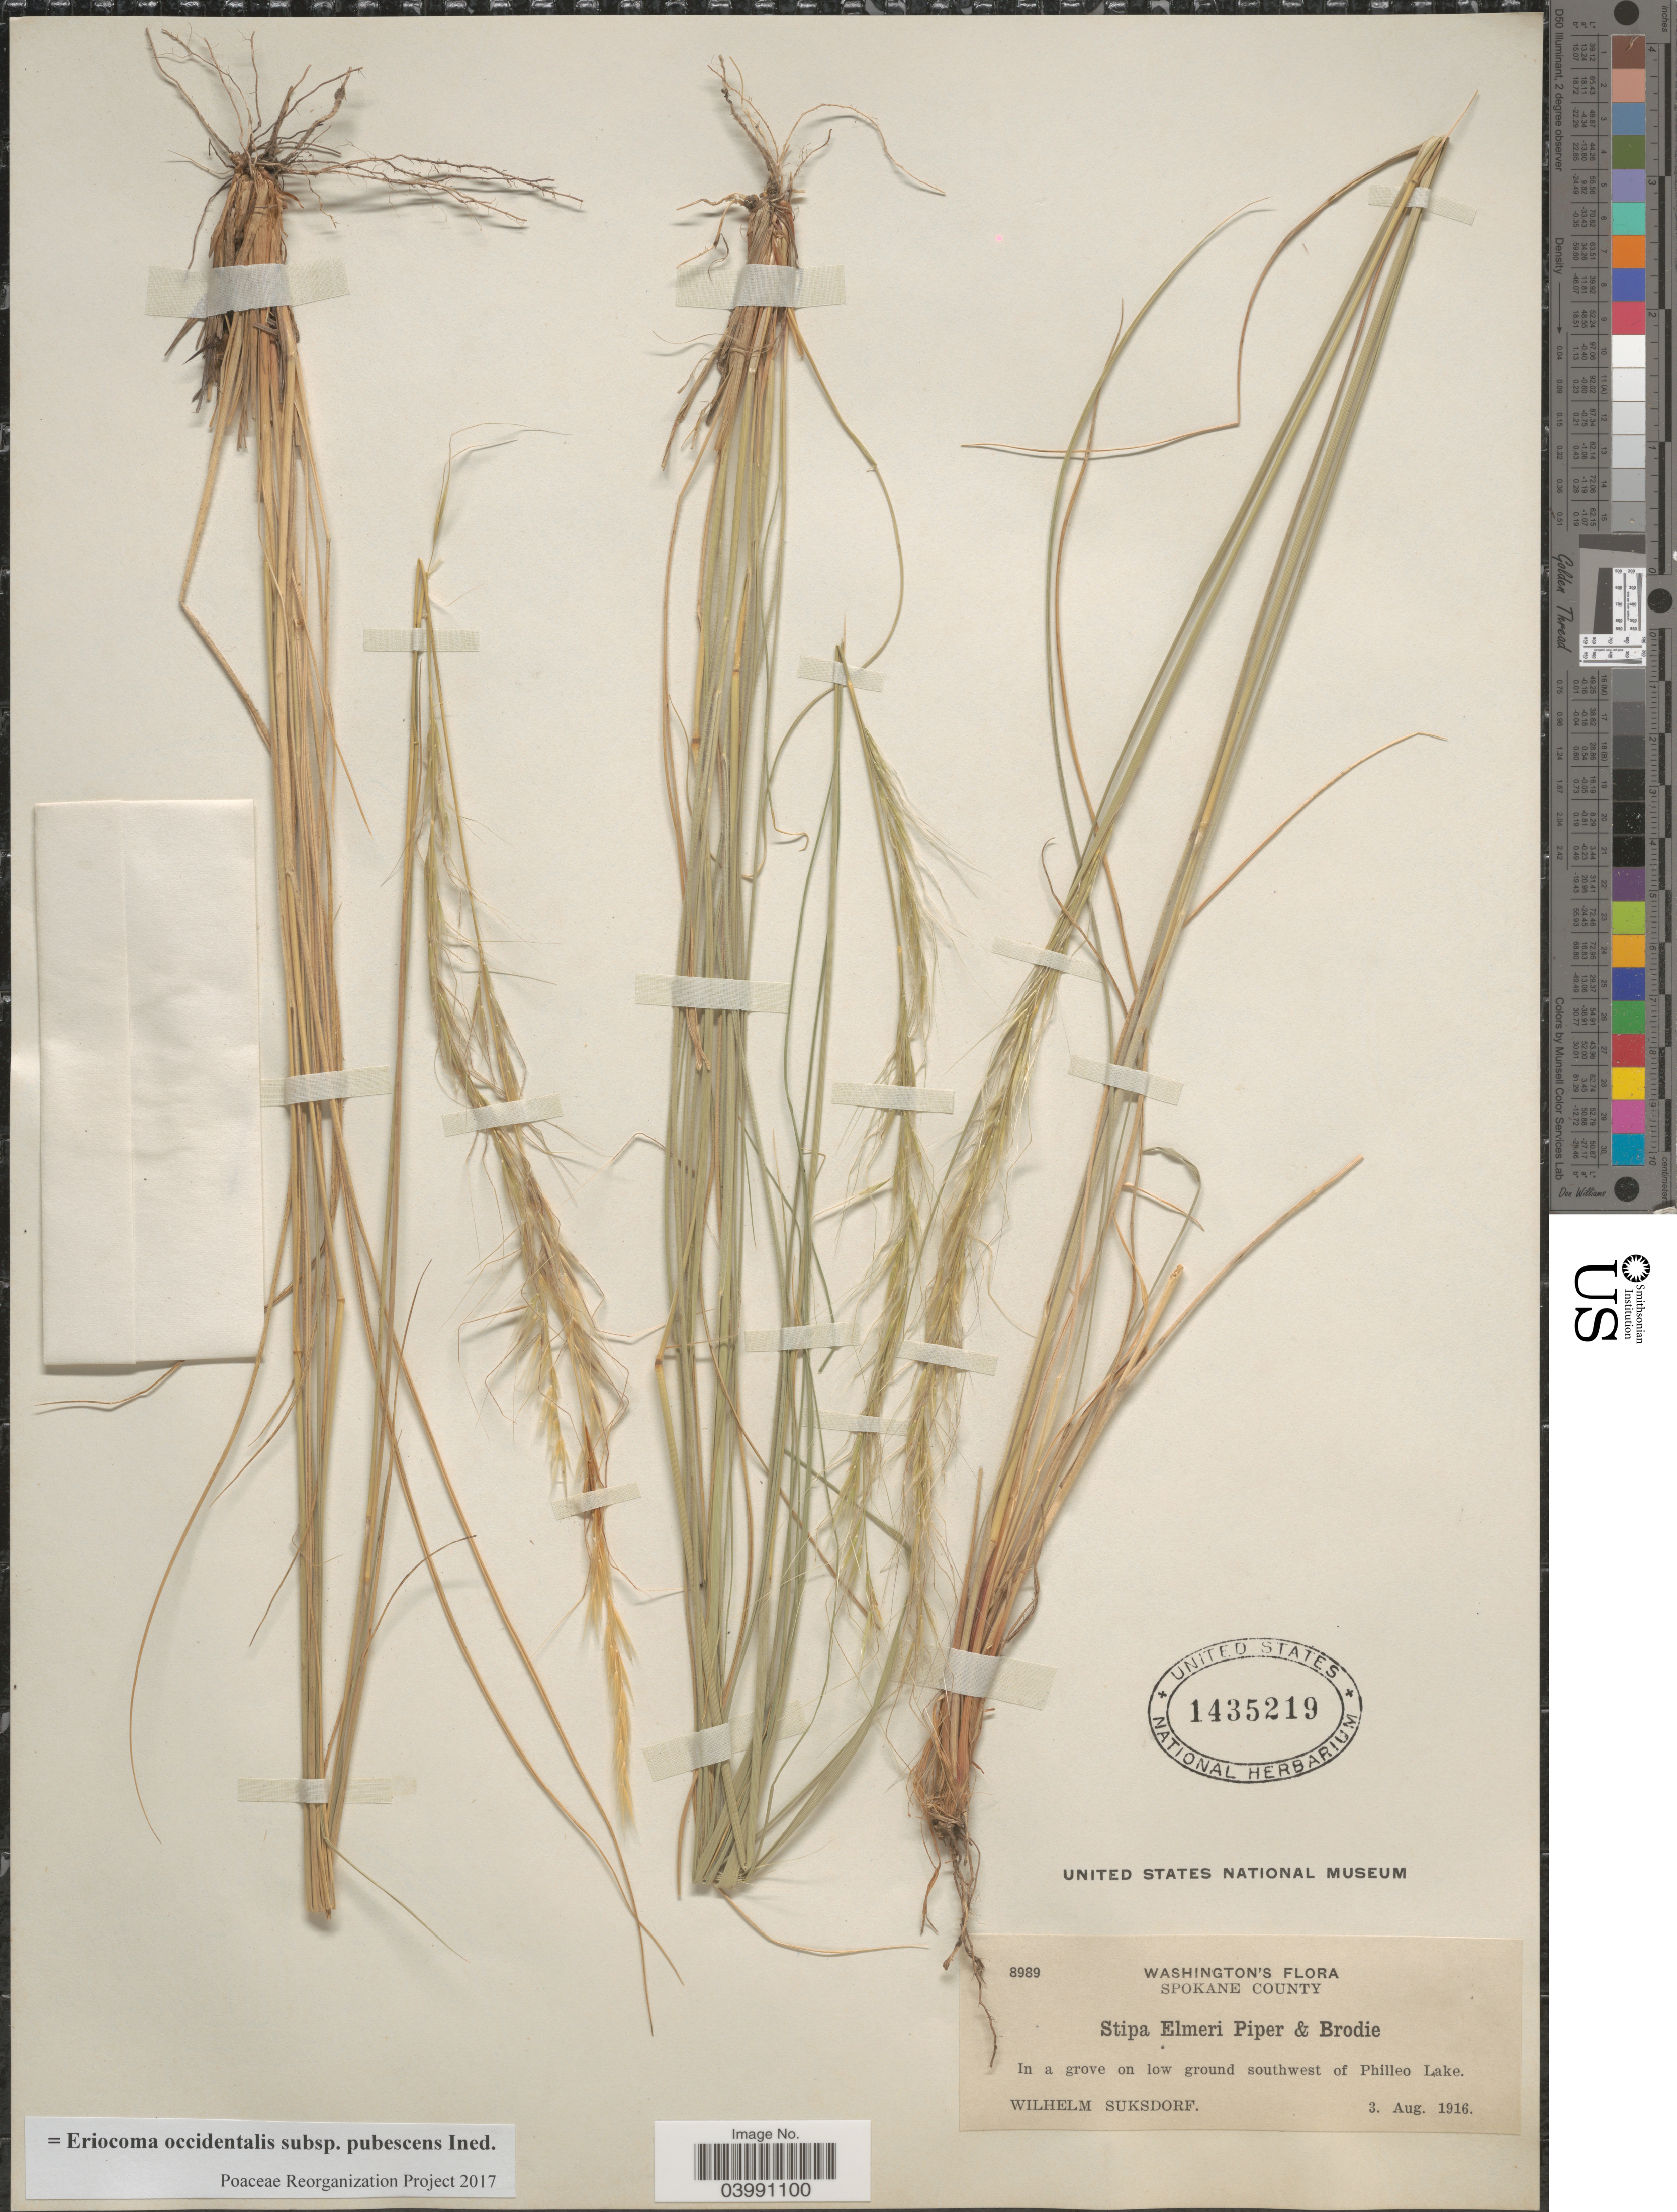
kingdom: Plantae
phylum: Tracheophyta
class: Liliopsida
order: Poales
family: Poaceae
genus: Eriocoma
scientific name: Eriocoma occidentalis subsp. pubescens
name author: (Vasey) Romasch.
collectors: W. N. Suksdorf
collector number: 8989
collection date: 1916-08-03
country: United States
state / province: Washington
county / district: Spokane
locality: Spokane County. In a grove on low ground southwest of Philleo Lake.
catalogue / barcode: US 1435219